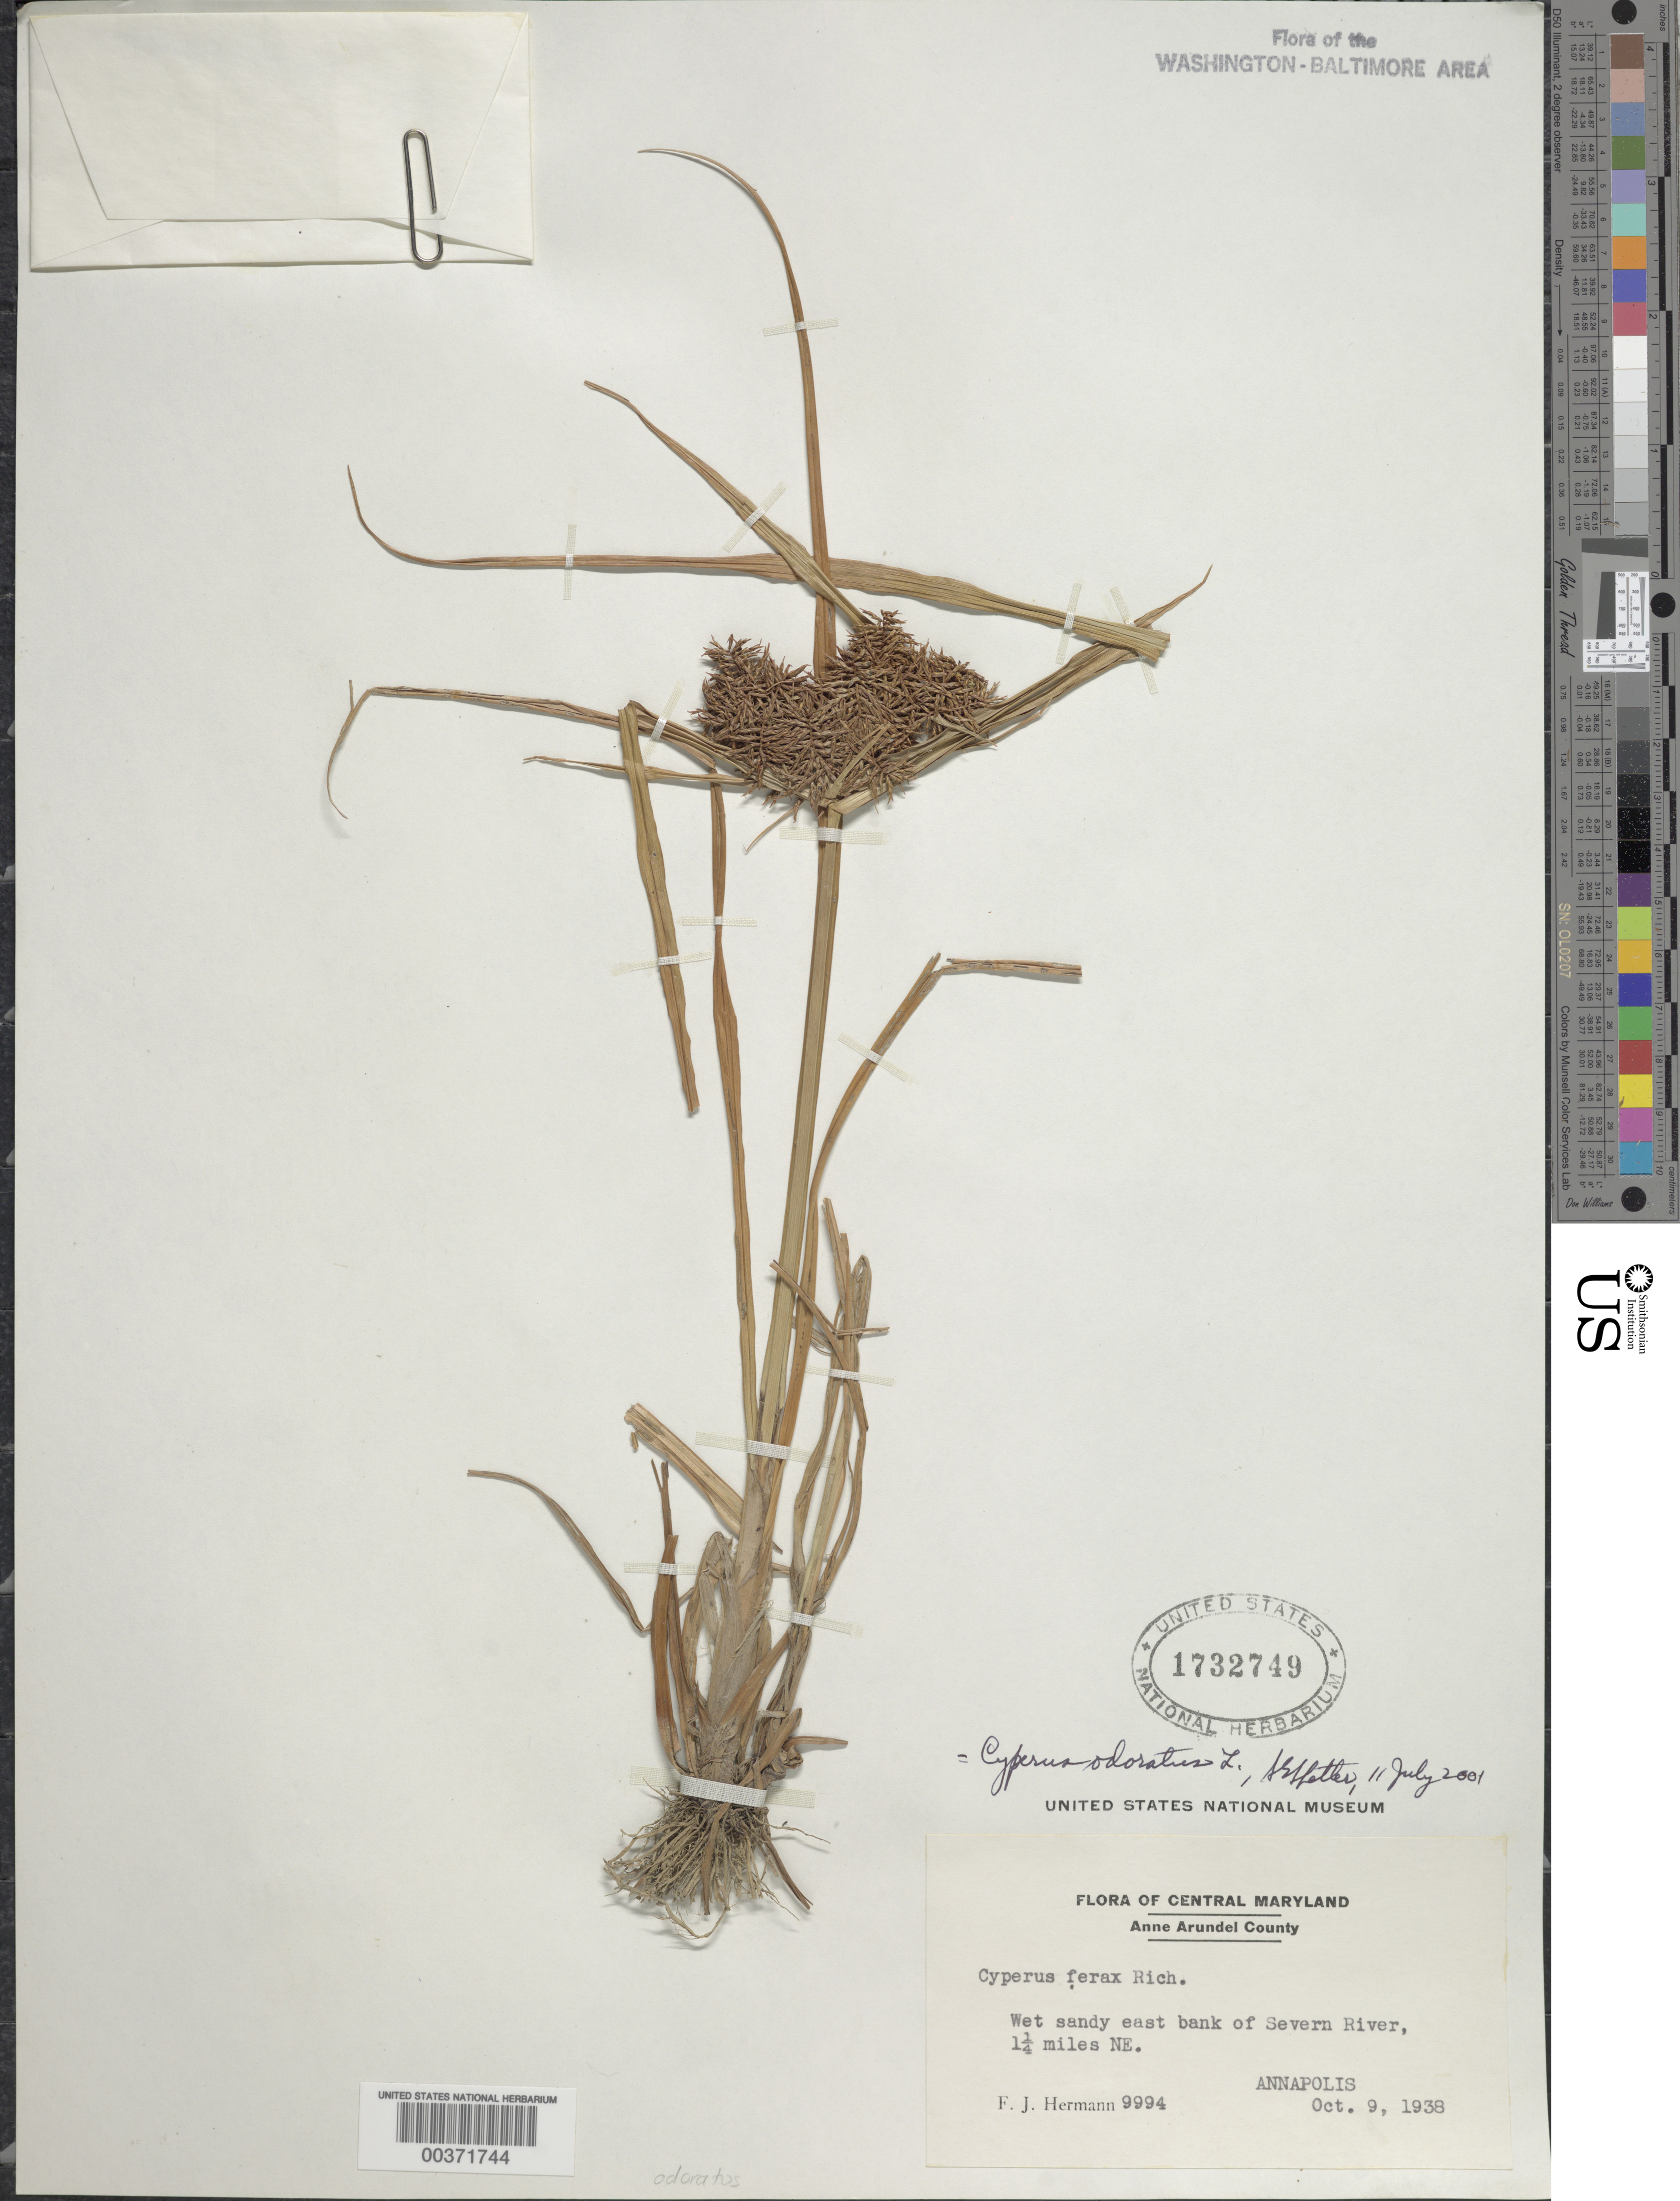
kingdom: Plantae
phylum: Tracheophyta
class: Liliopsida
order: Poales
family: Cyperaceae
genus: Cyperus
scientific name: Cyperus odoratus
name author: L.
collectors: F. J. Hermann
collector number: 9994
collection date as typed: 09 Oct 1938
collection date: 1938-10-09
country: United States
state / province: Maryland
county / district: Anne Arundel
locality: Severn River, Annapolis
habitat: In pools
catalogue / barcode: US 1732749